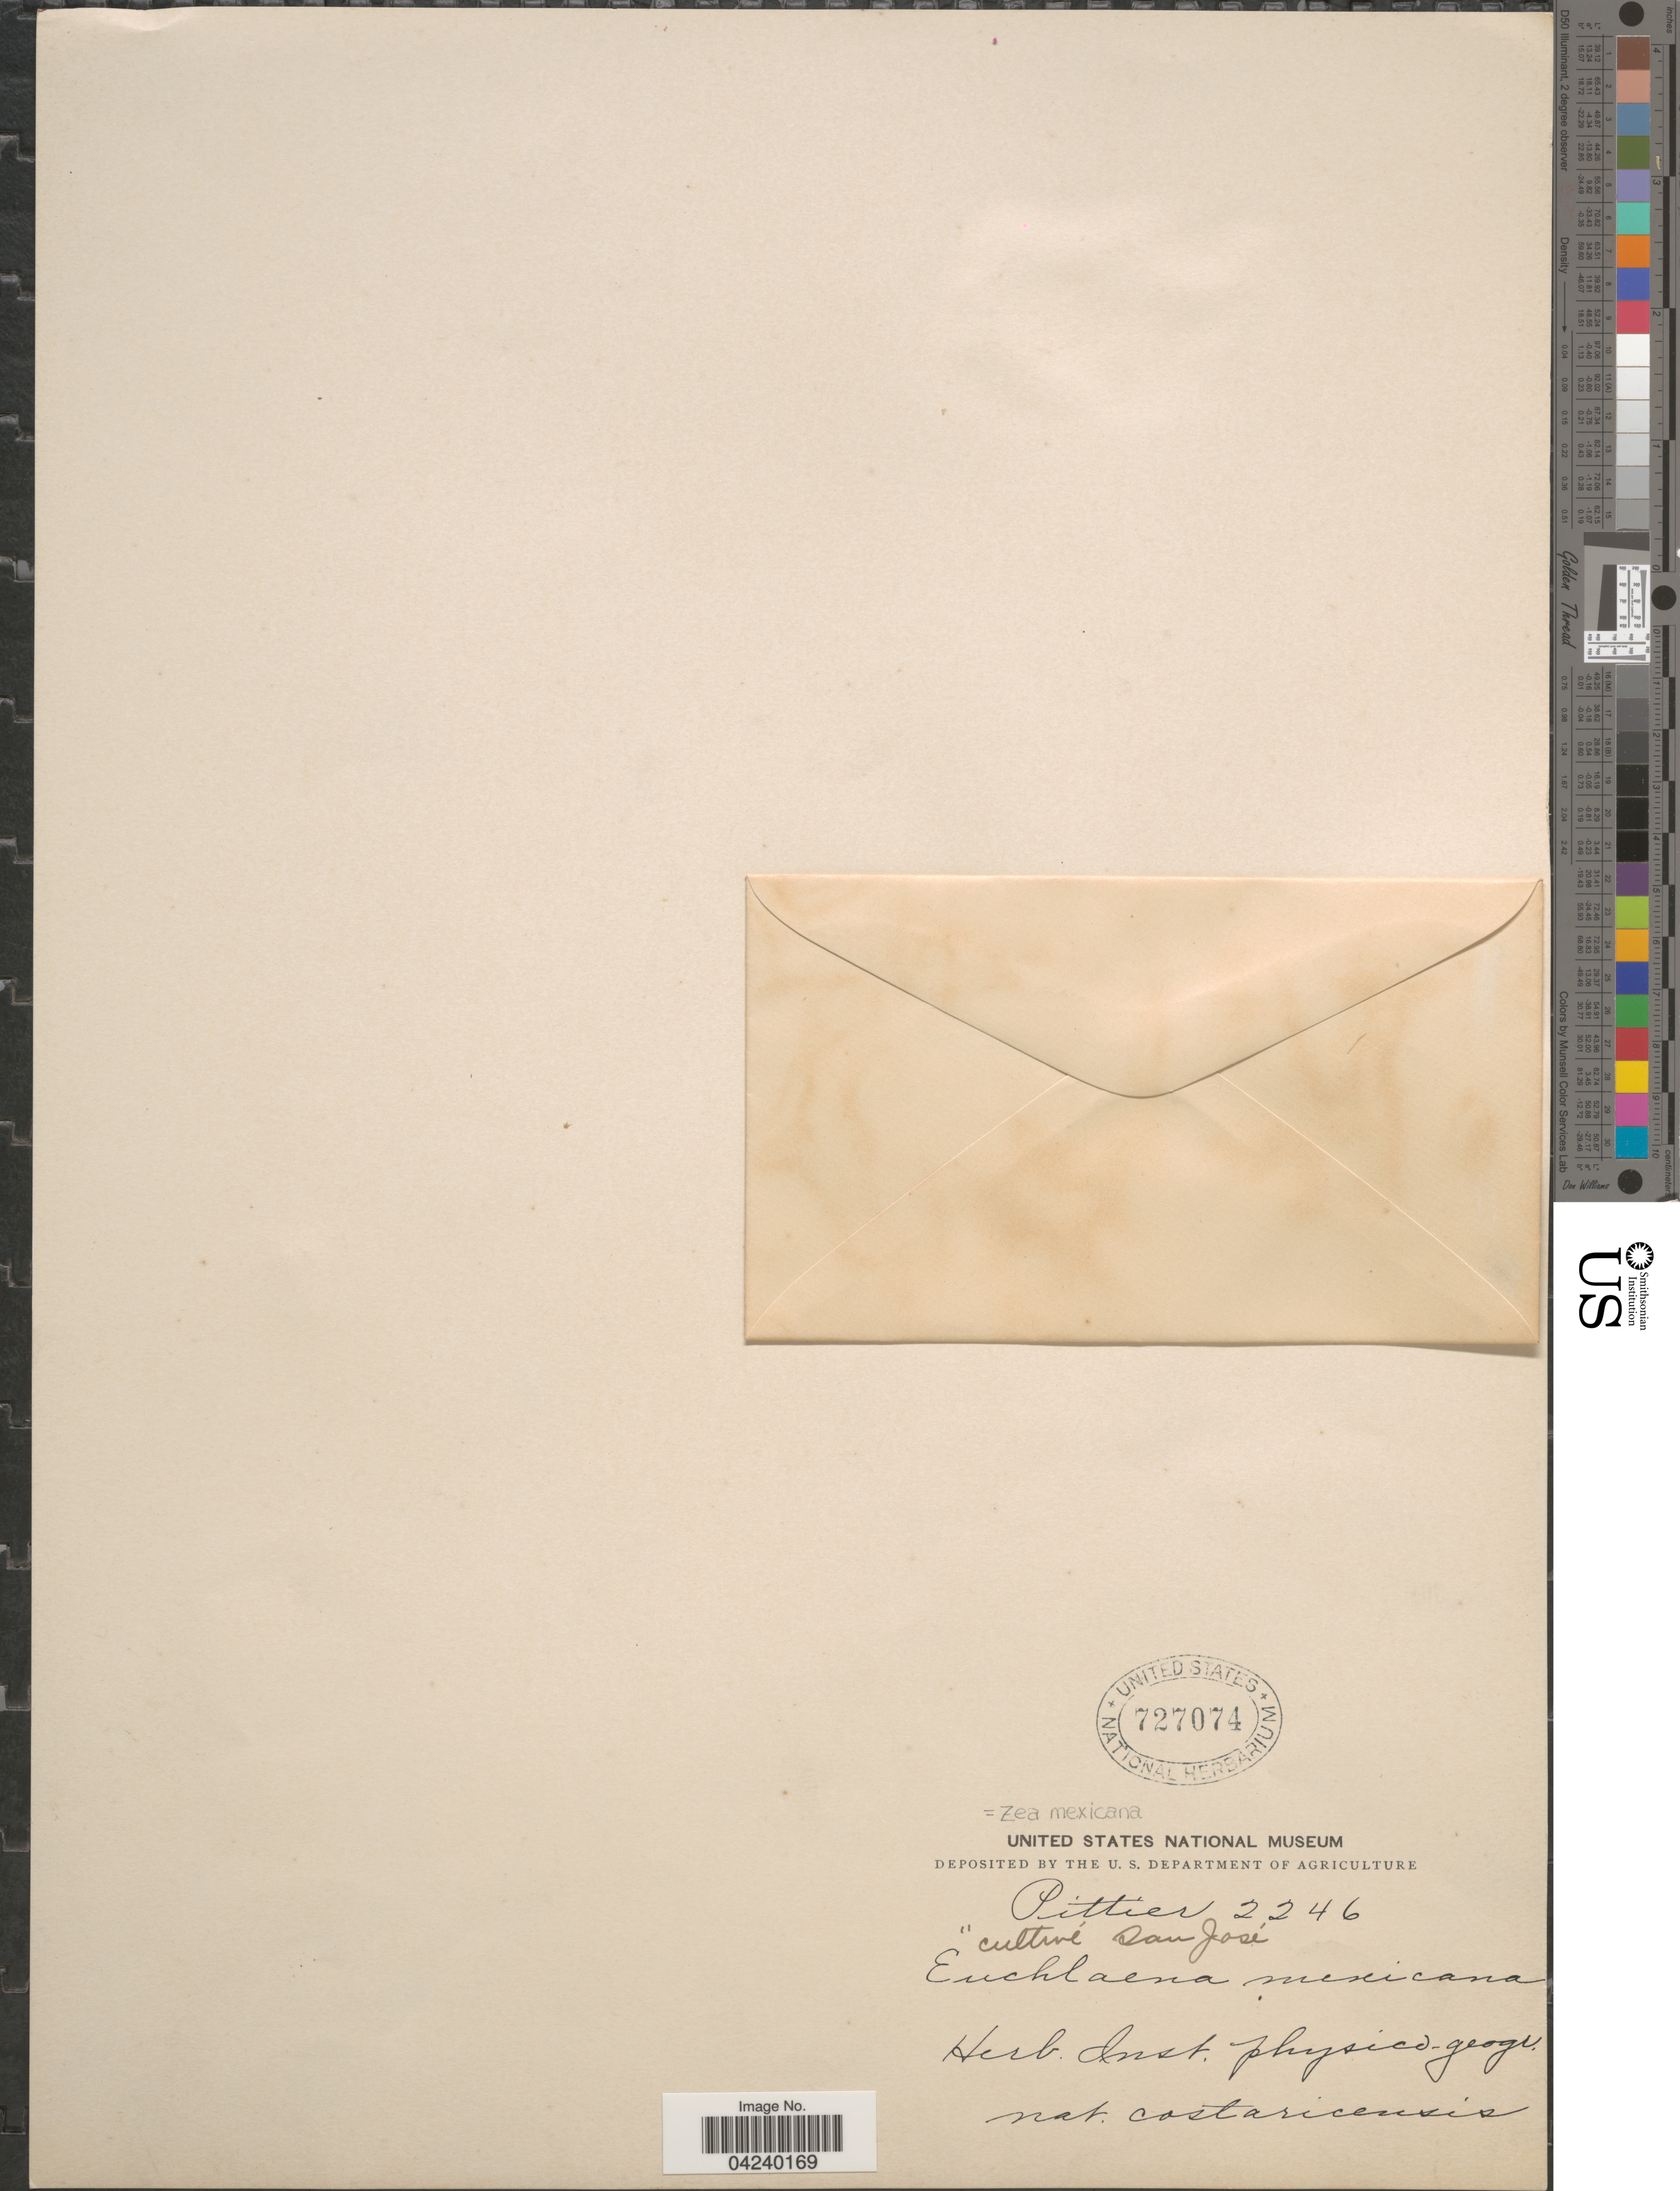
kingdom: Plantae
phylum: Tracheophyta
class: Liliopsida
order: Poales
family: Poaceae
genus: Zea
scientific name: Zea mays subsp. mexicana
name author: (Schrad.) Iltis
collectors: Pittier, --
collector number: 2246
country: Costa Rica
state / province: San José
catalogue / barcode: US 727074